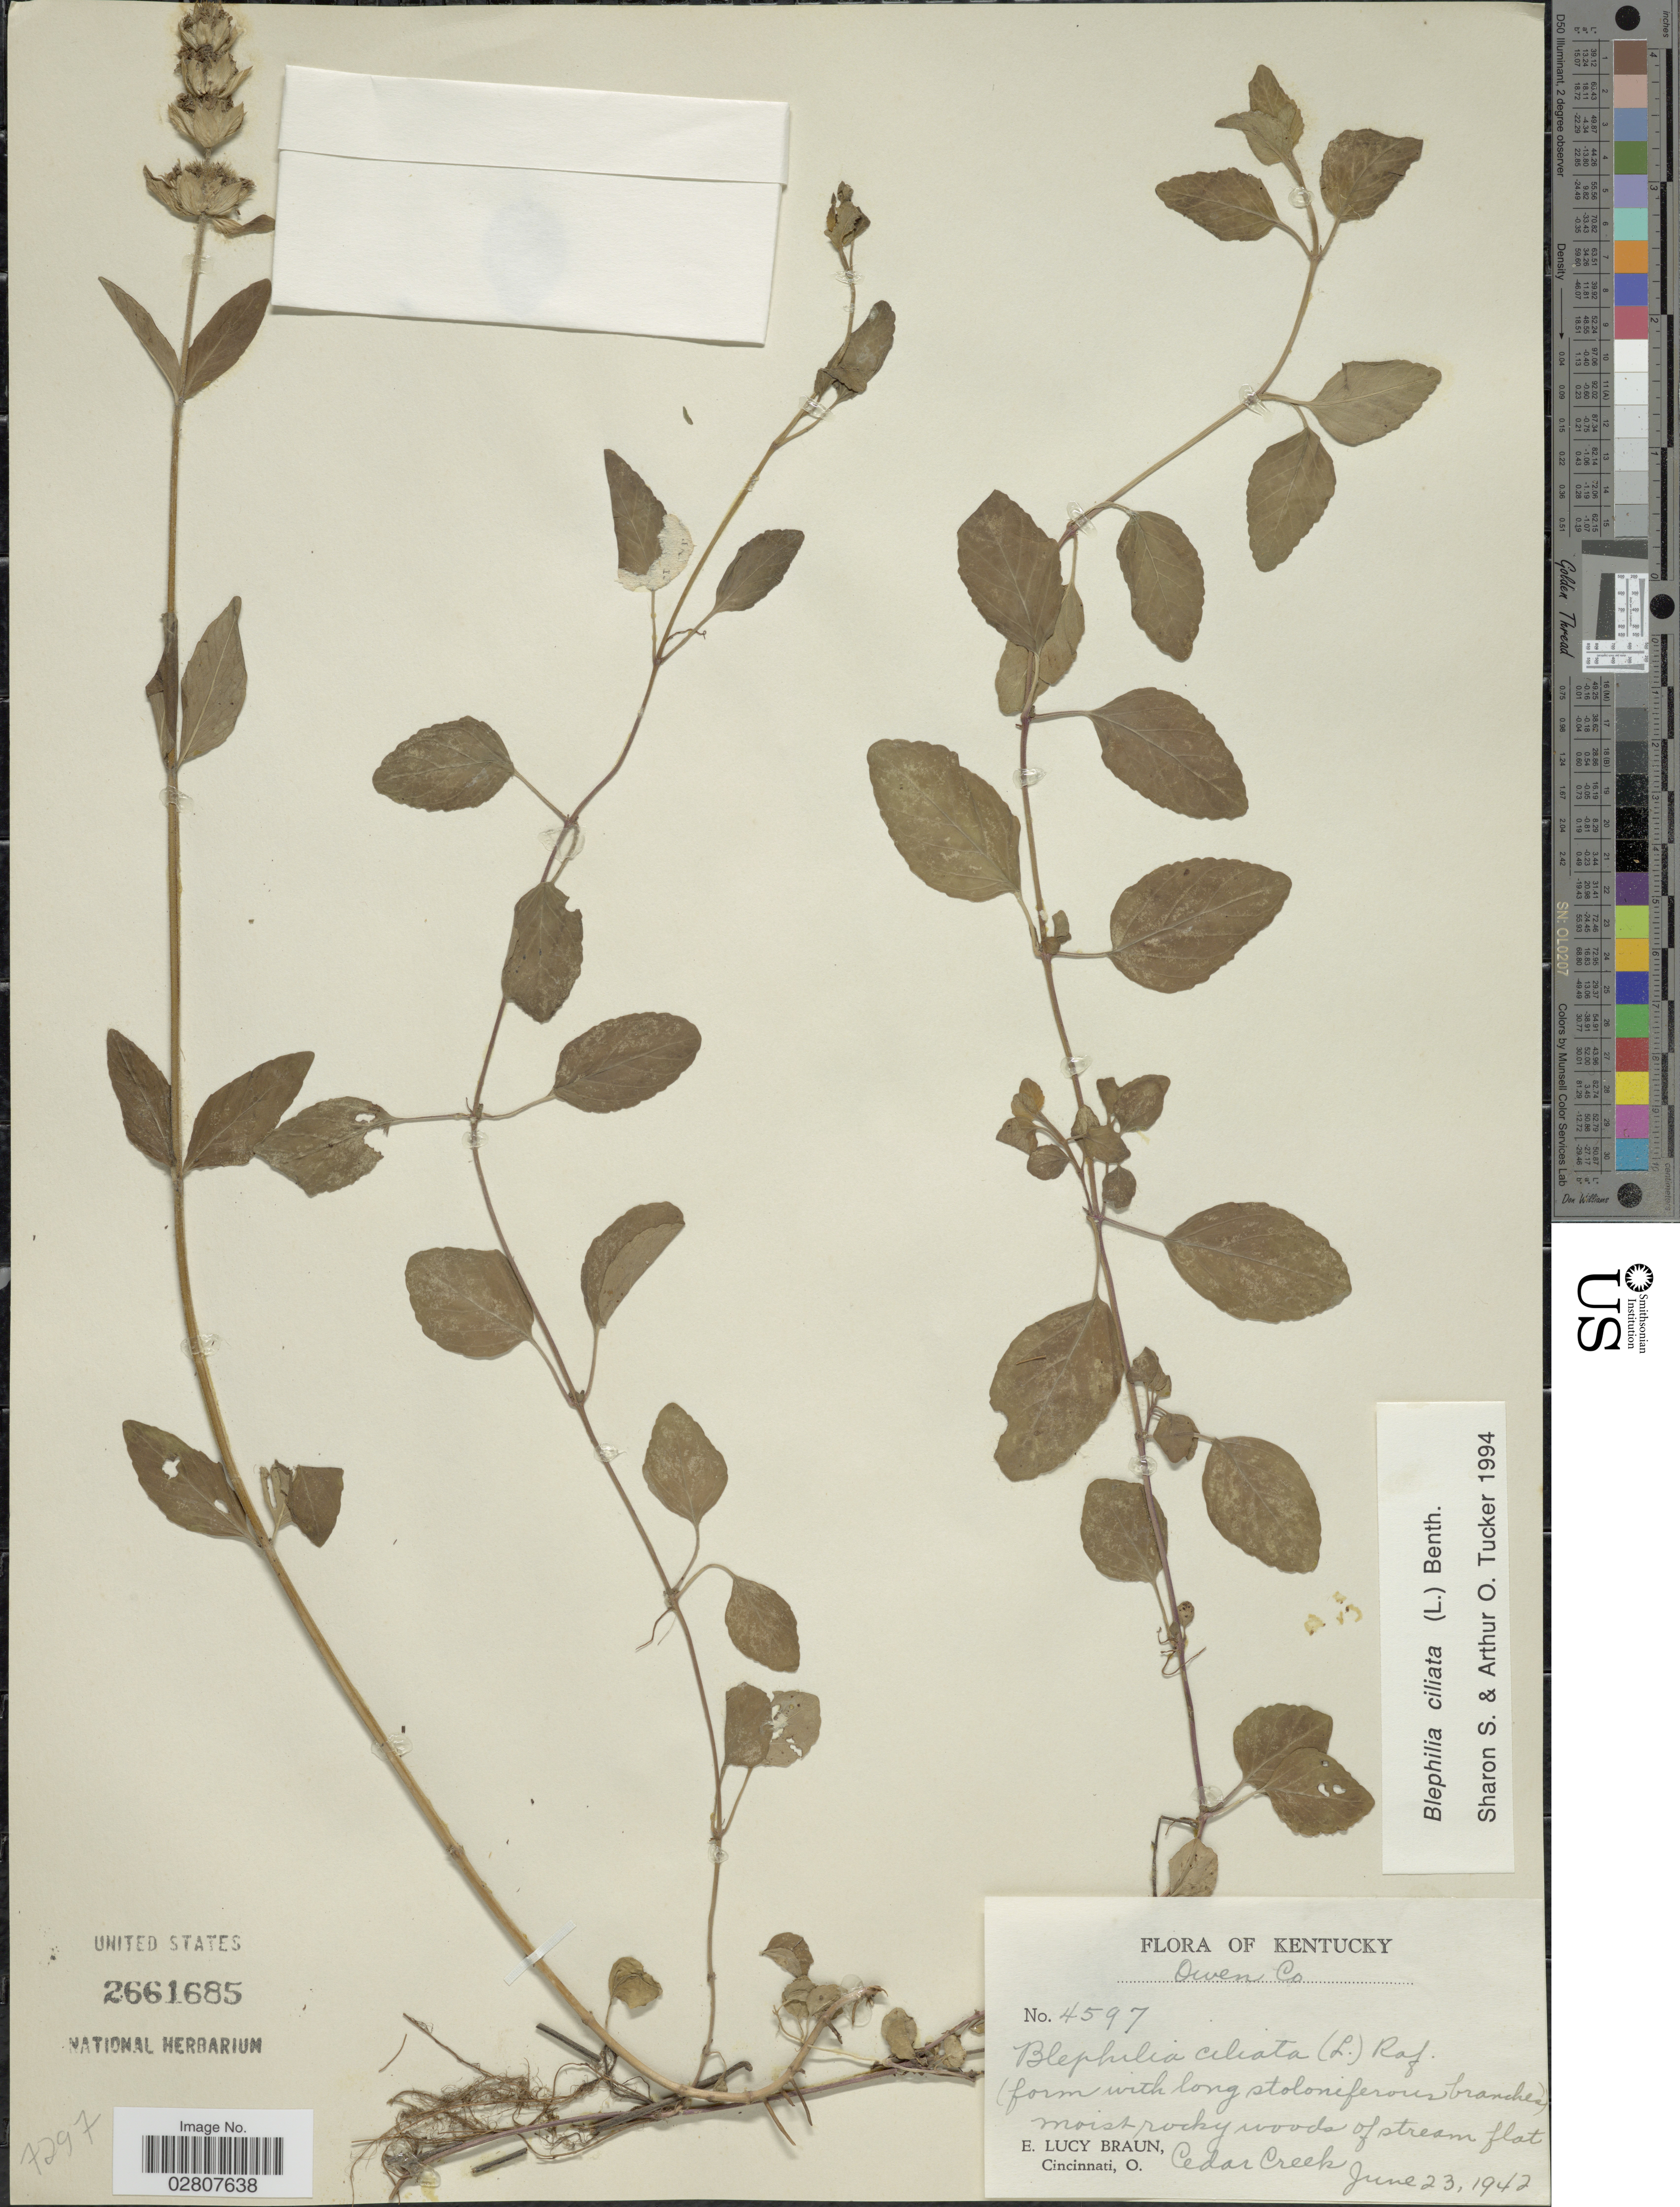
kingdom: Plantae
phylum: Tracheophyta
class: Magnoliopsida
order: Lamiales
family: Lamiaceae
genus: Blephilia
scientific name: Blephilia ciliata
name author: (L.) Raf. ex Benth.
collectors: E. L. Braun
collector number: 4597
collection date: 1942-06-23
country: United States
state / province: Kentucky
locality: Owen Co. Cedar Creek.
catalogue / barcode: US 2661685